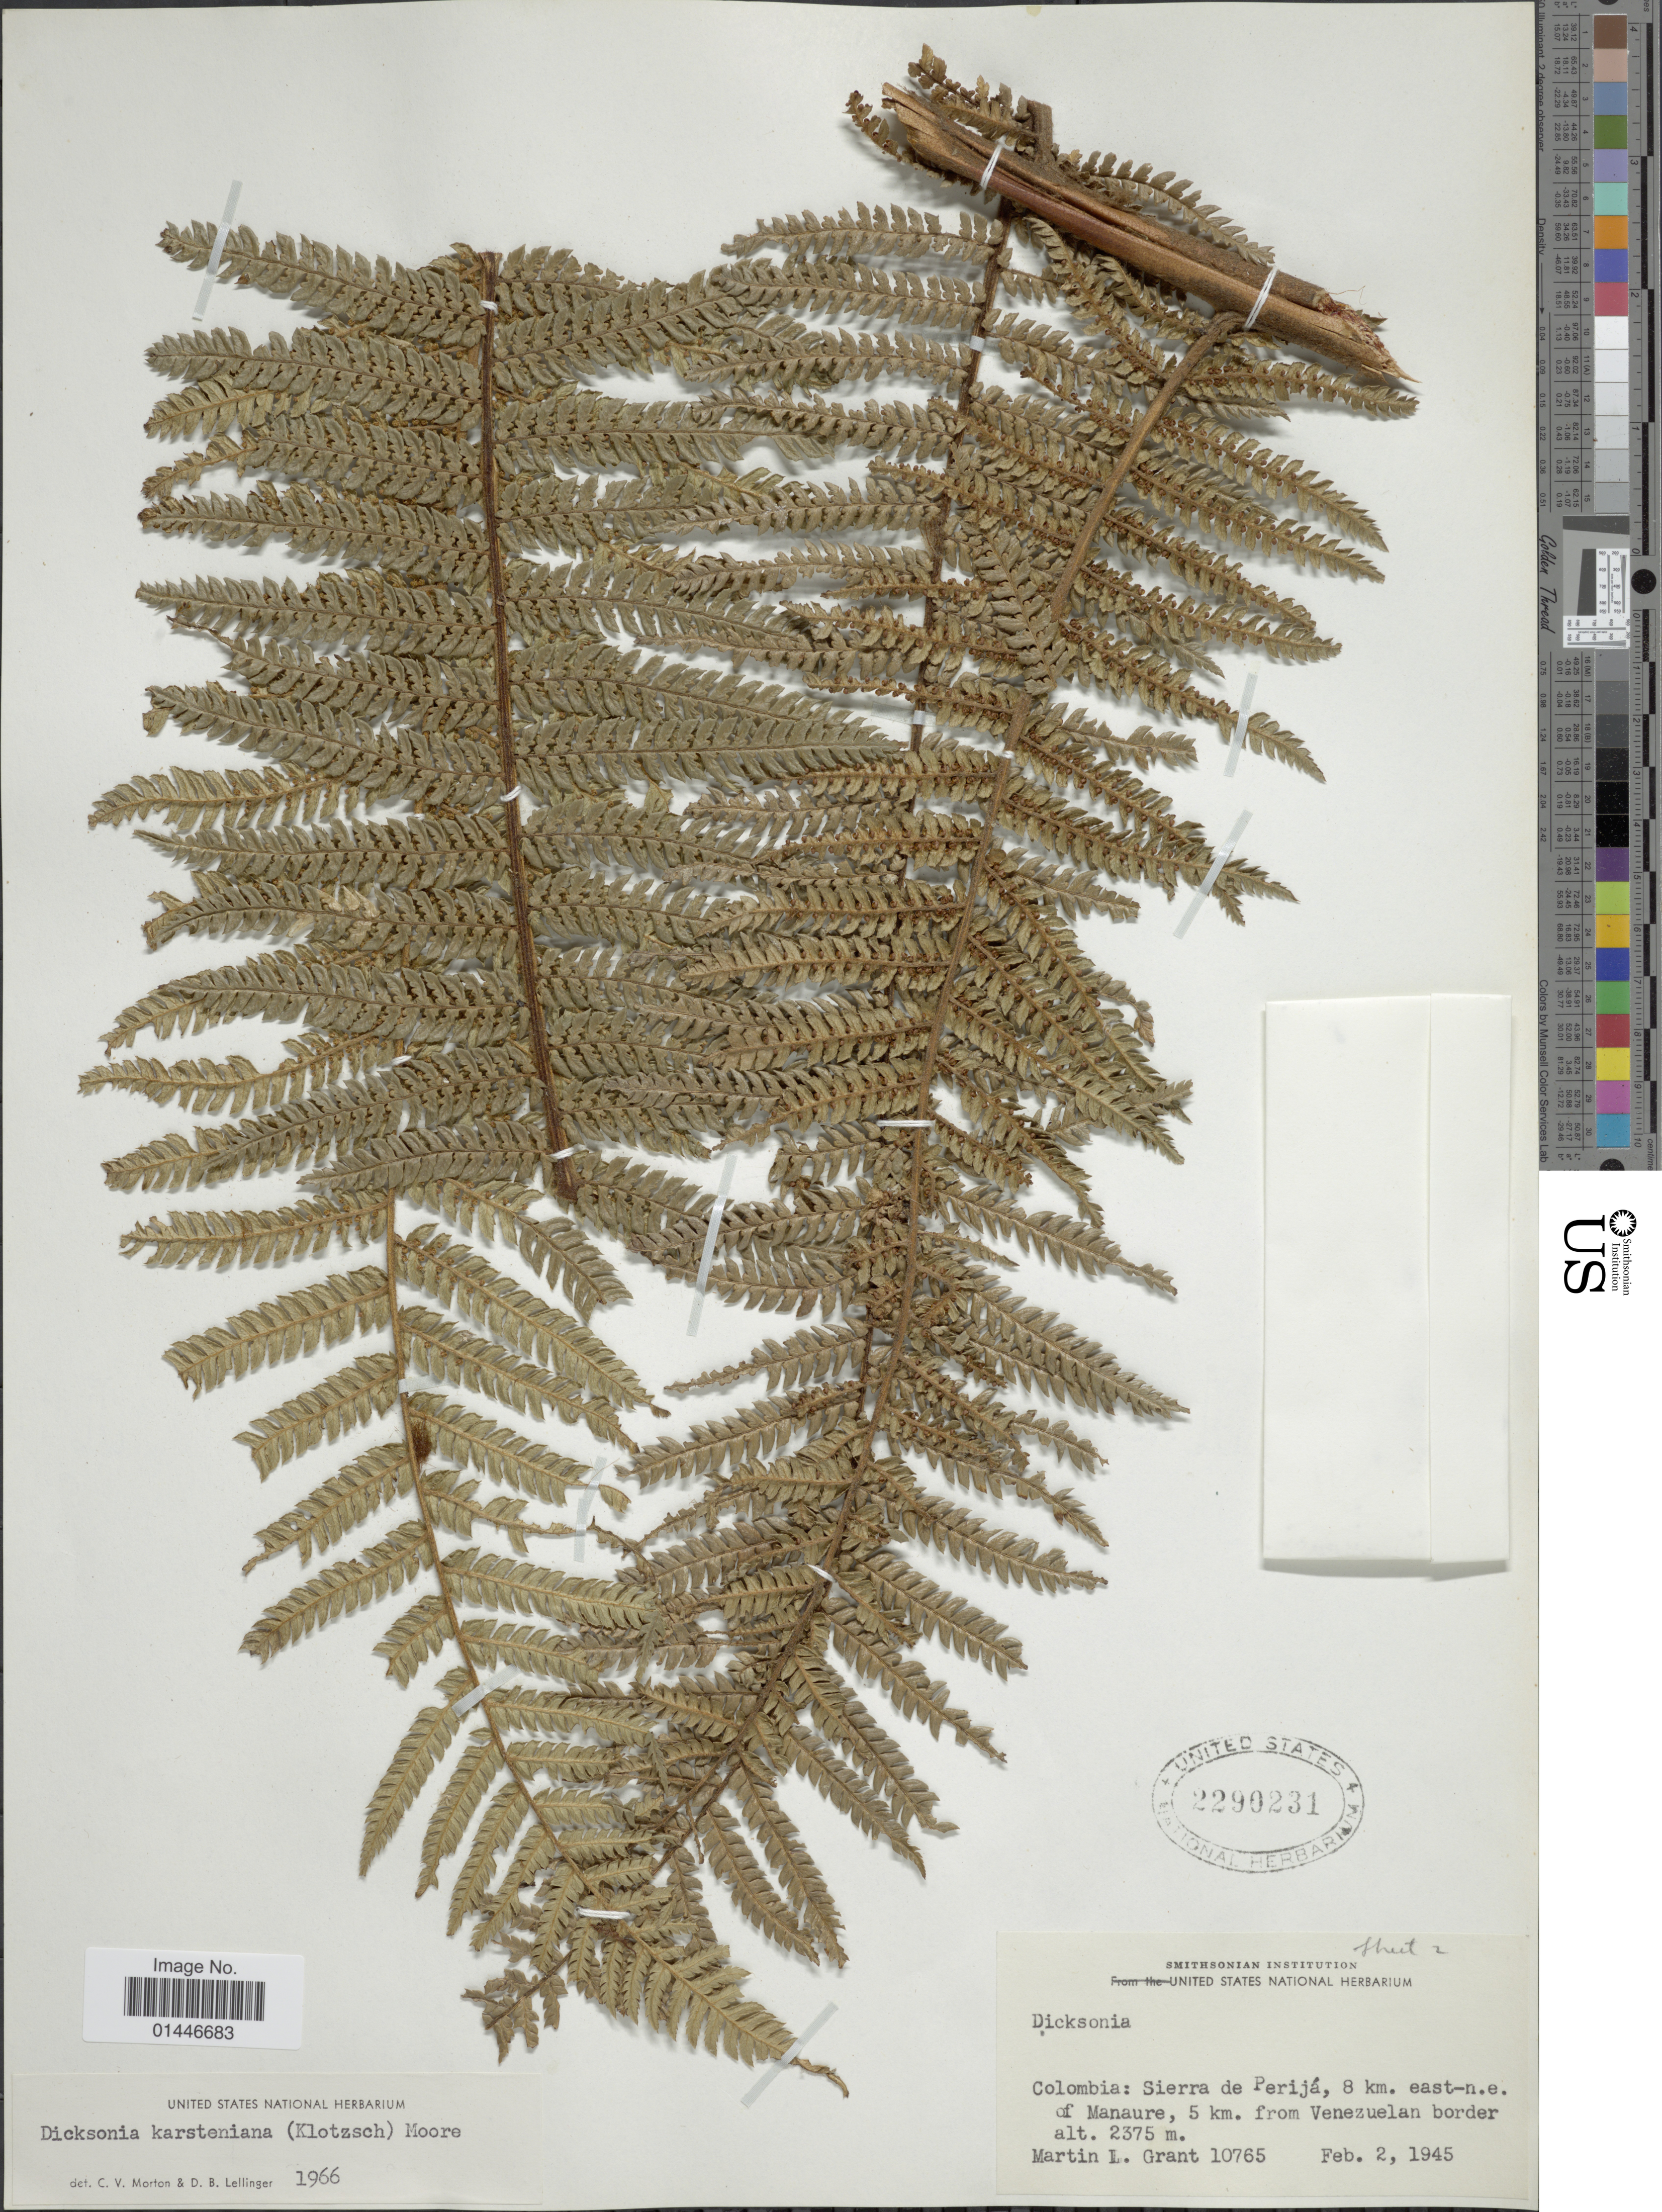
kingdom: Plantae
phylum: Tracheophyta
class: Polypodiopsida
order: Cyatheales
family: Dicksoniaceae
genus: Dicksonia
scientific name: Dicksonia karsteniana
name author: Klotzsch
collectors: M. L. Grant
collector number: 10765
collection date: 1945-02-02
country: Colombia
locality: Sierra de Perija, 8 km. east n.e. of Manaure, 5 km. from Venezuelan border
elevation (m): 2375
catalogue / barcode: US 2290231